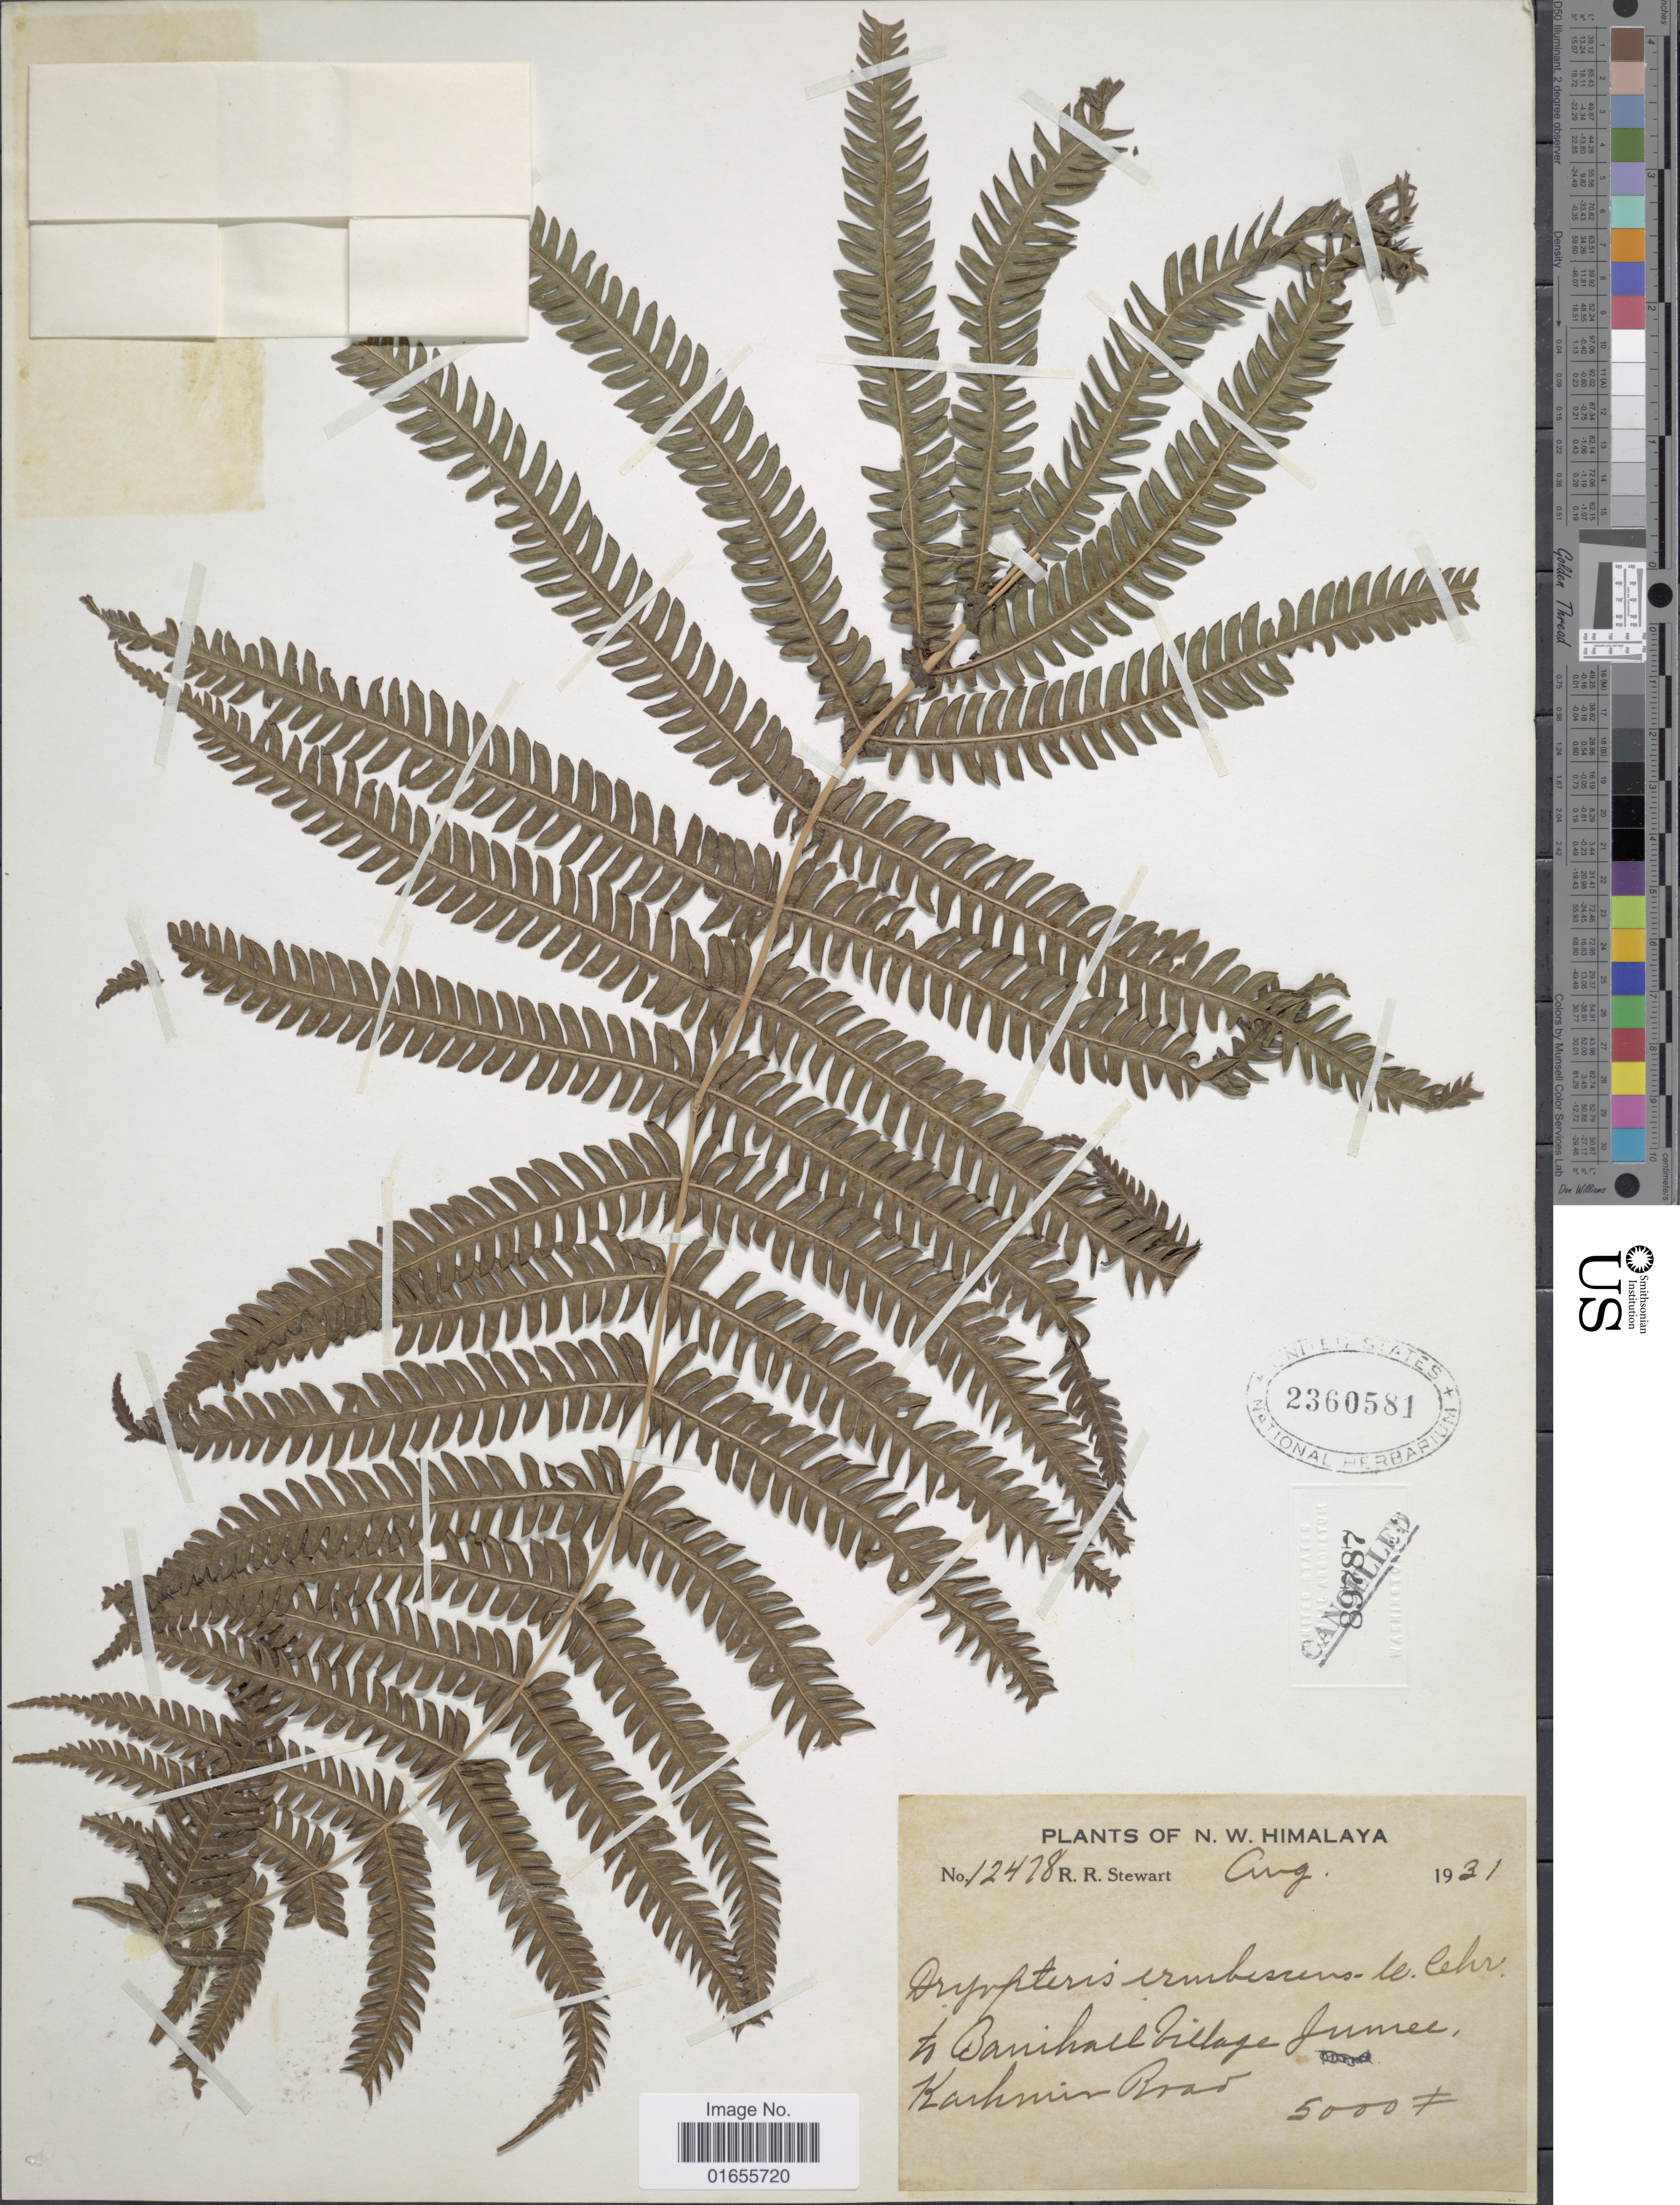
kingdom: Plantae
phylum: Tracheophyta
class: Polypodiopsida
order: Polypodiales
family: Thelypteridaceae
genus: Glaphyropteridopsis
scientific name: Glaphyropteridopsis erubescens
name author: (Wall. ex Hook.) Ching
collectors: R. R. Stewart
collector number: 12478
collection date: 1931-08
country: India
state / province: Jammu and Kashmir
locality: N.W. Himalaya, Banihal Village Jumu, Kashmir Road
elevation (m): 1524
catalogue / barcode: US 2360581